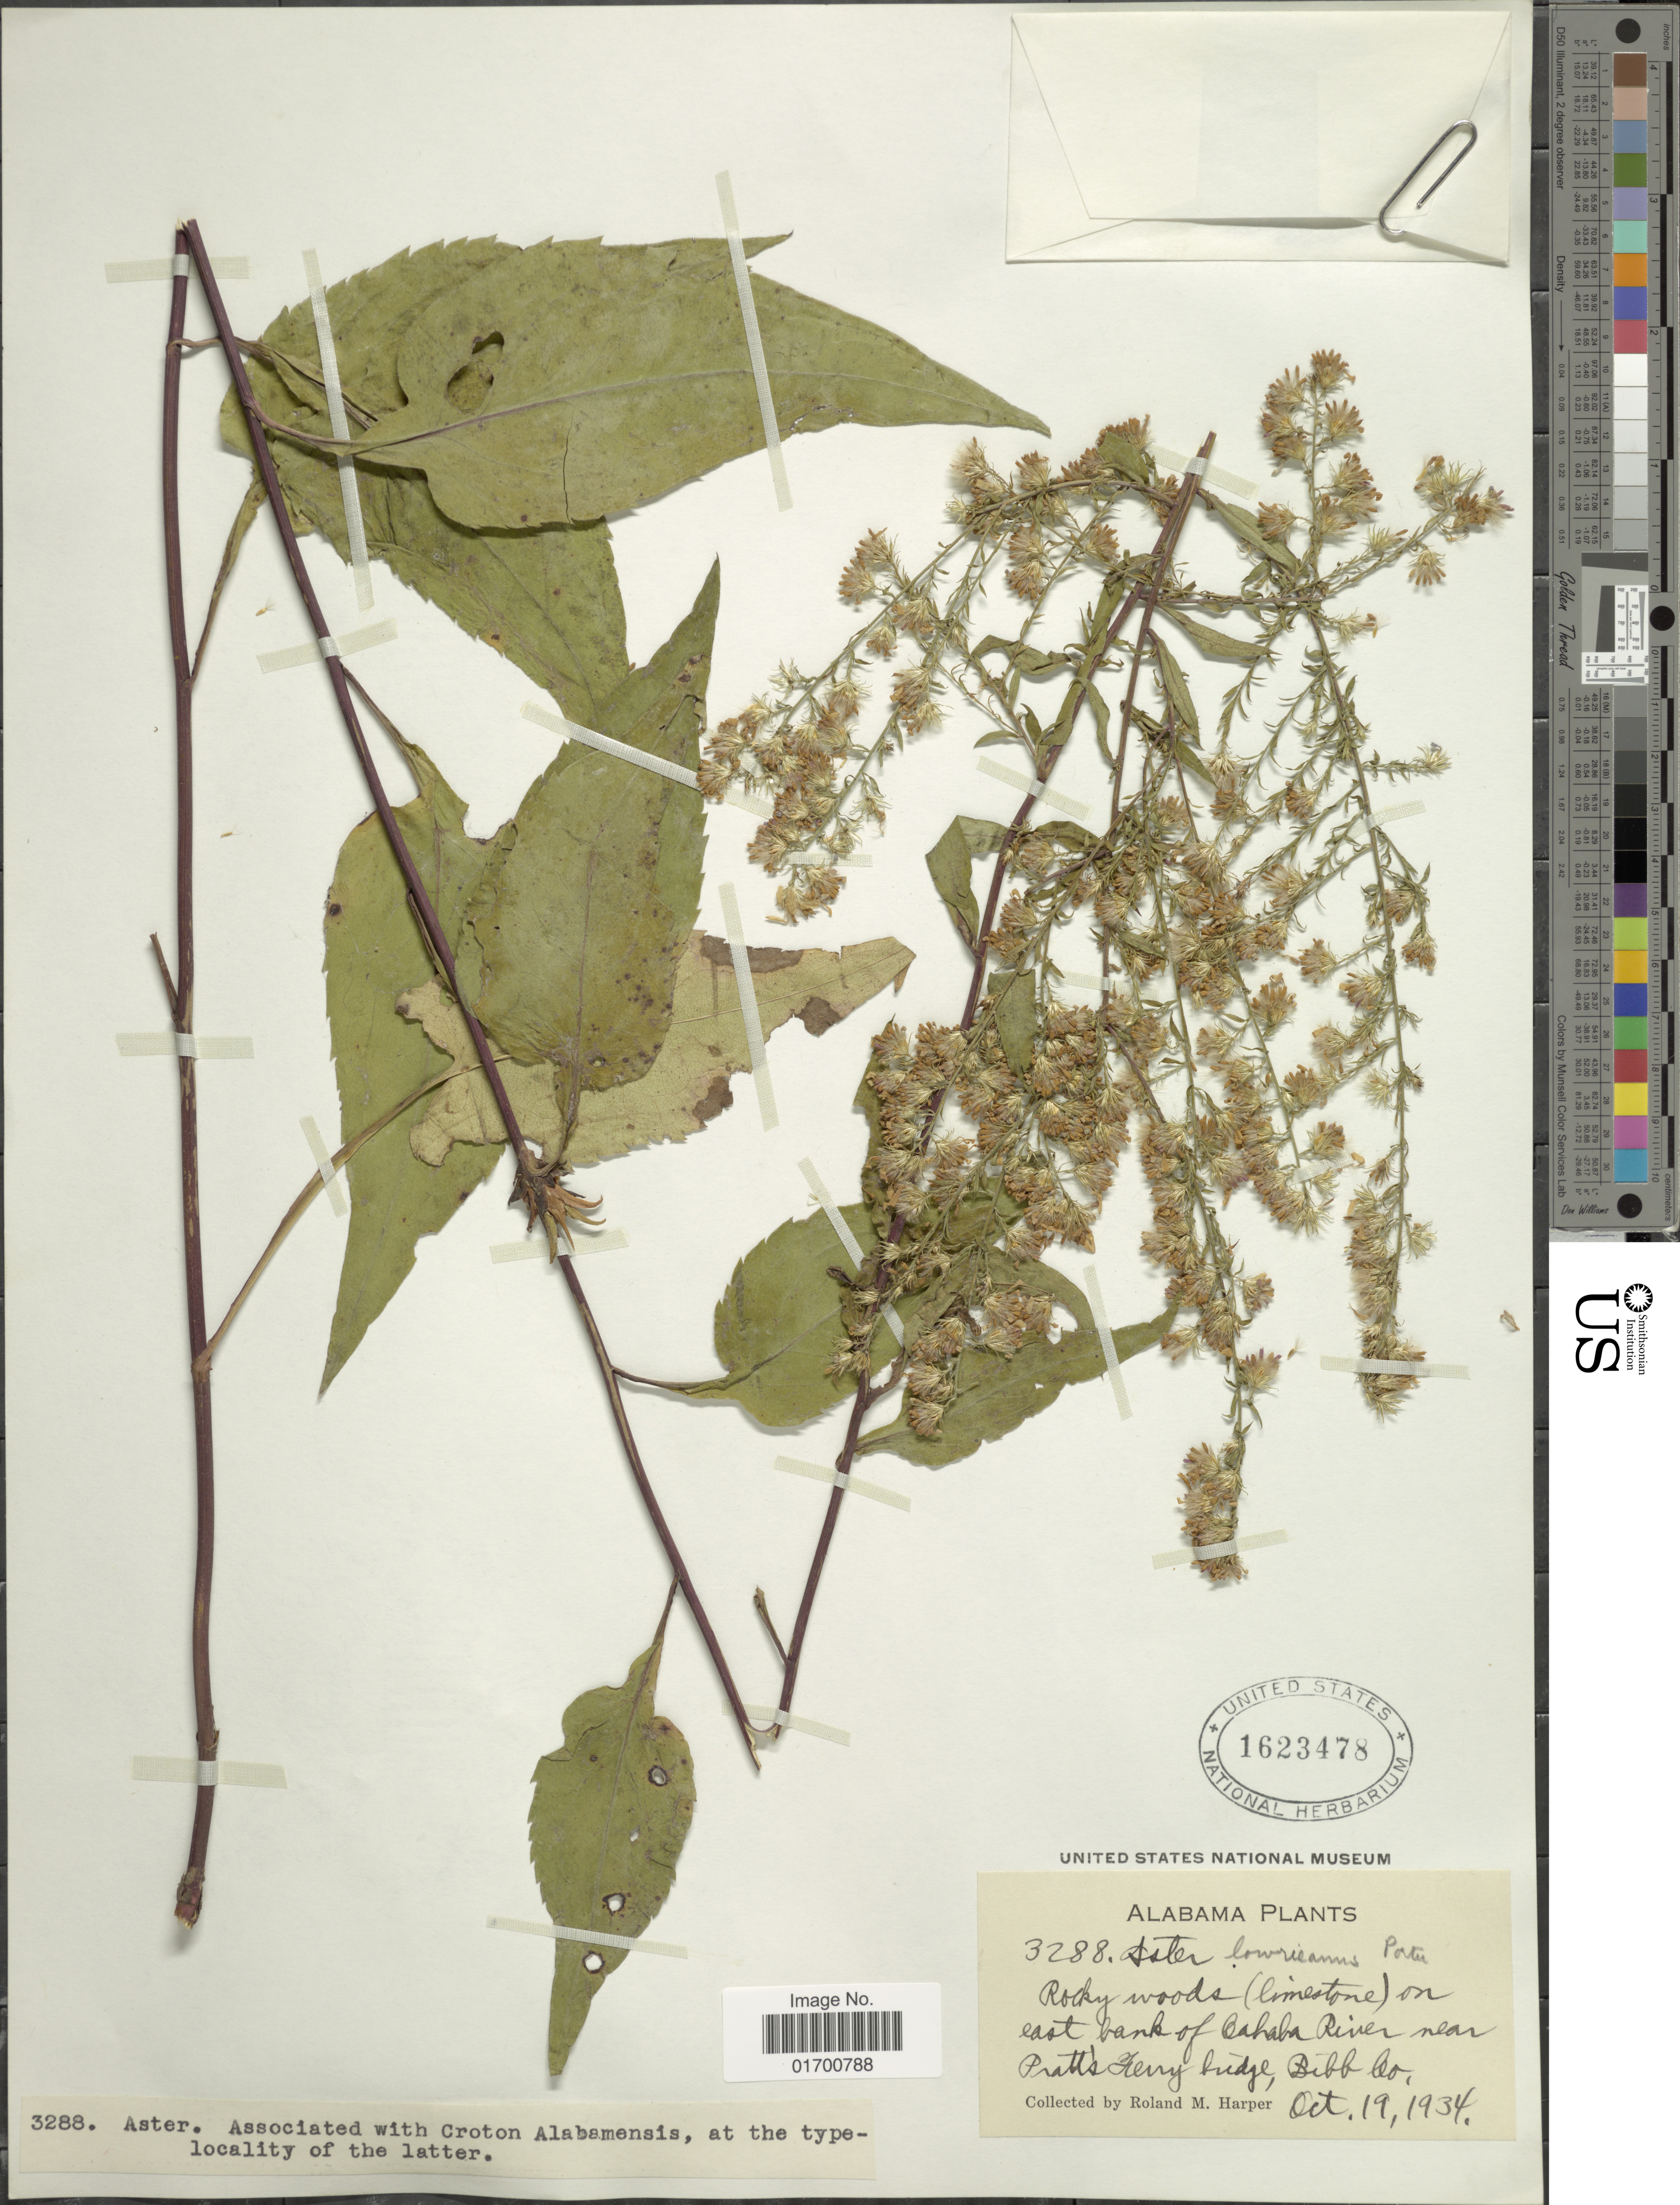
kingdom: Plantae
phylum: Tracheophyta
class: Magnoliopsida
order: Asterales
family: Asteraceae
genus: Symphyotrichum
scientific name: Symphyotrichum lowrieanum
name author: (Porter) G.L. Nesom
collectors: R. M. Harper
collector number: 3288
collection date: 1934-10-19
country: United States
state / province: Alabama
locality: Rocky woods, on east bank of Cahaba River near Pratts Ferry Bridge, Bibb Co.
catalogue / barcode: US 1623478